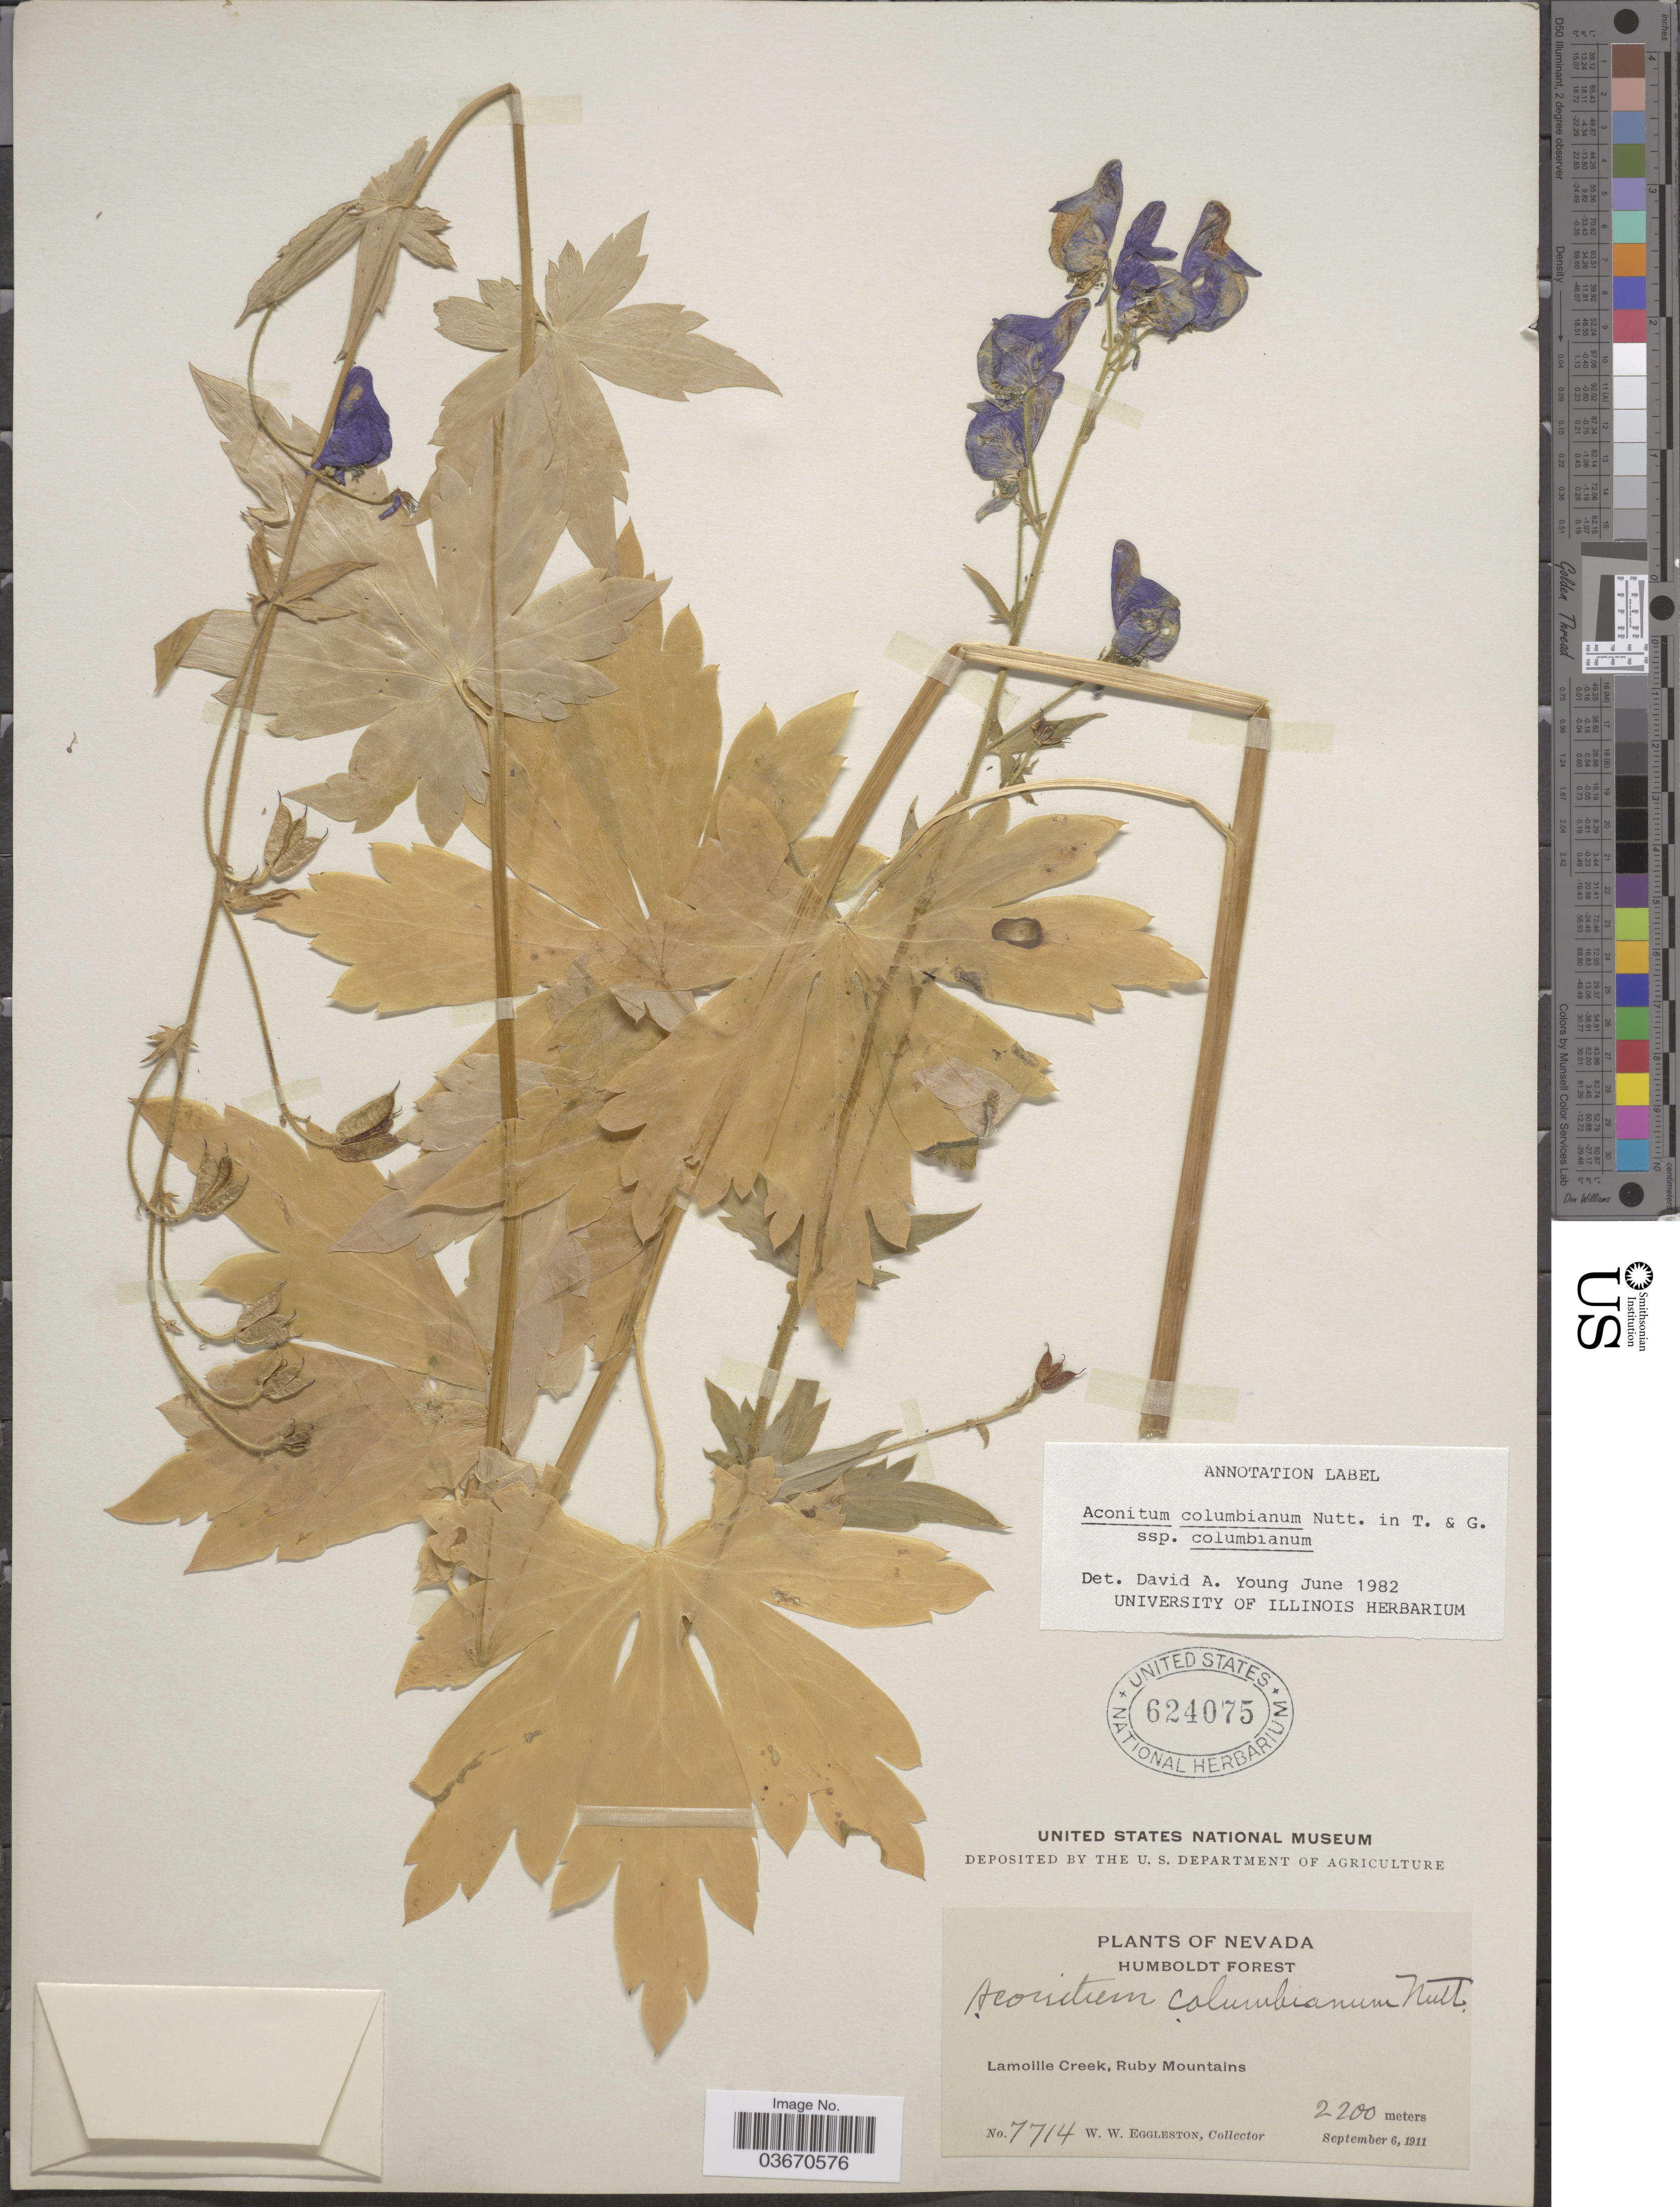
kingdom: Plantae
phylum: Tracheophyta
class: Magnoliopsida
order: Ranunculales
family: Ranunculaceae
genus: Aconitum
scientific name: Aconitum columbianum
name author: Nutt.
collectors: W. W. Eggleston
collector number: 7714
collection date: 1911-09-06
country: United States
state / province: Nevada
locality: Humboldt Forest. Lamoille Creek, Ruby Mountains.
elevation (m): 2200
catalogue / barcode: US 624075